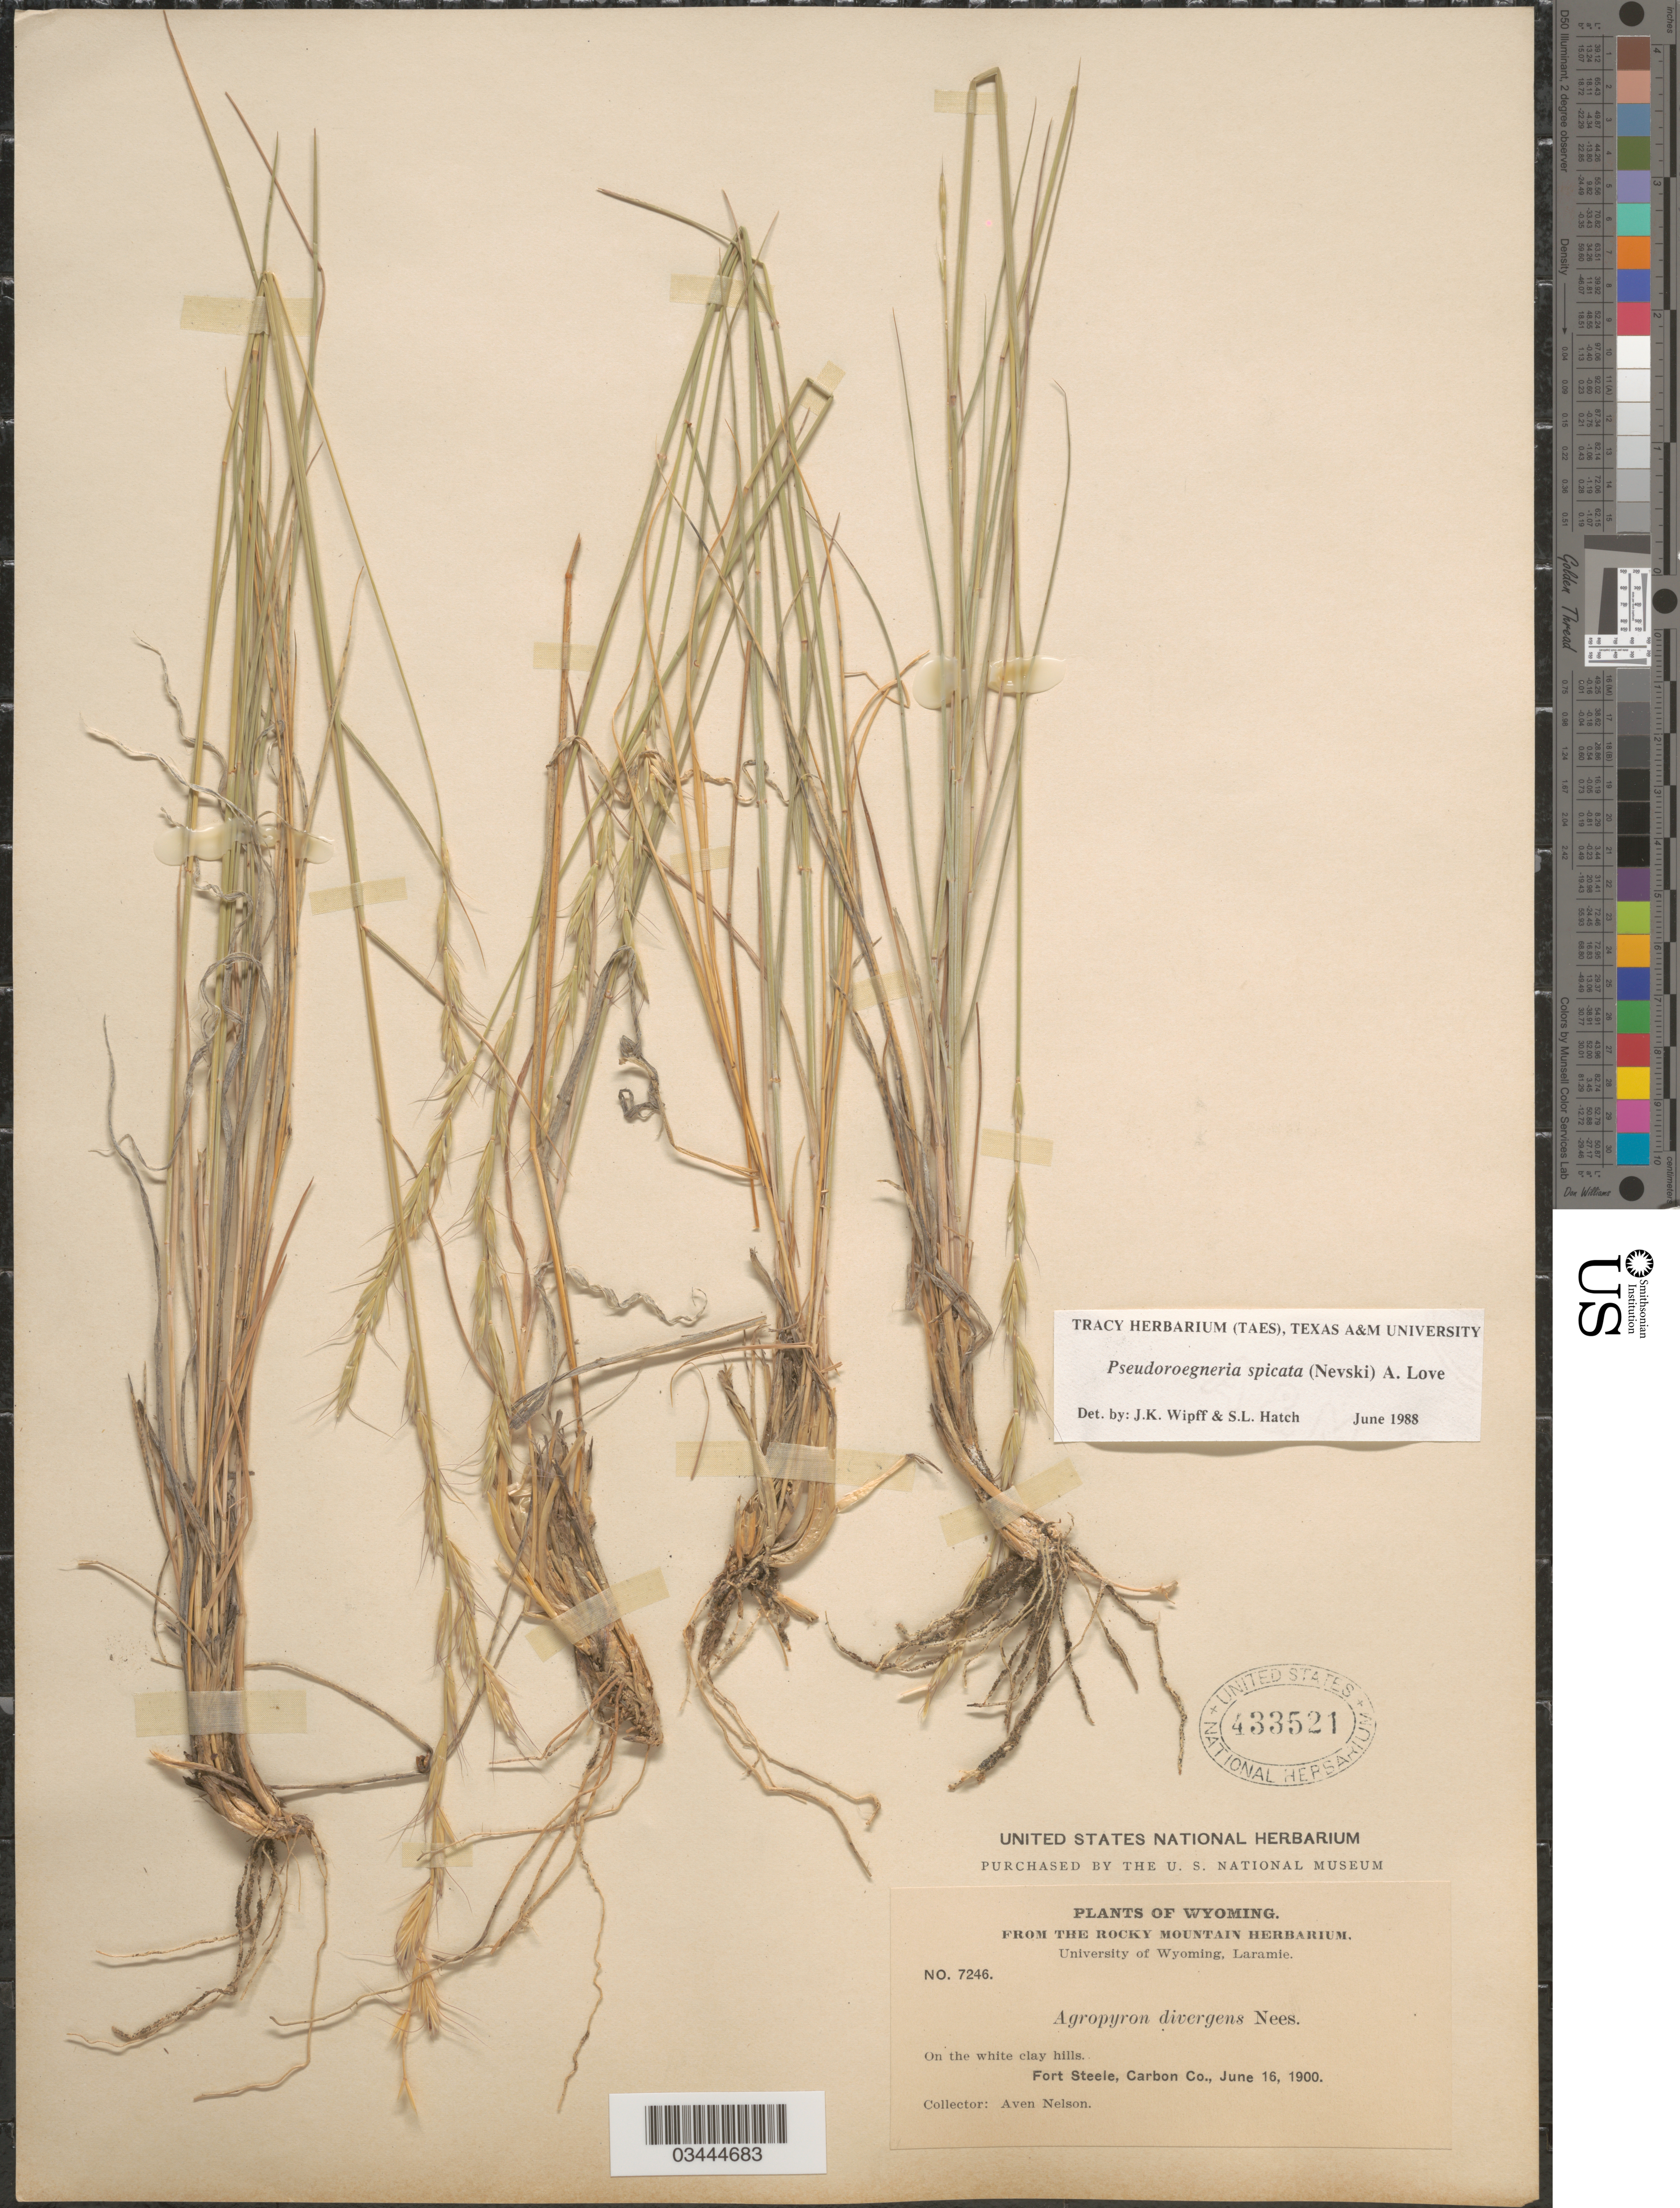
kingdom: Plantae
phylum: Tracheophyta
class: Liliopsida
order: Poales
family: Poaceae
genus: Pseudoroegneria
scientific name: Pseudoroegneria spicata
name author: (Pursh) Á. Löve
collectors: A. Nelson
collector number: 7246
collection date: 1900-06-16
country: United States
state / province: Wyoming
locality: Fort Steele, Carbon Co.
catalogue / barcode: US 433521